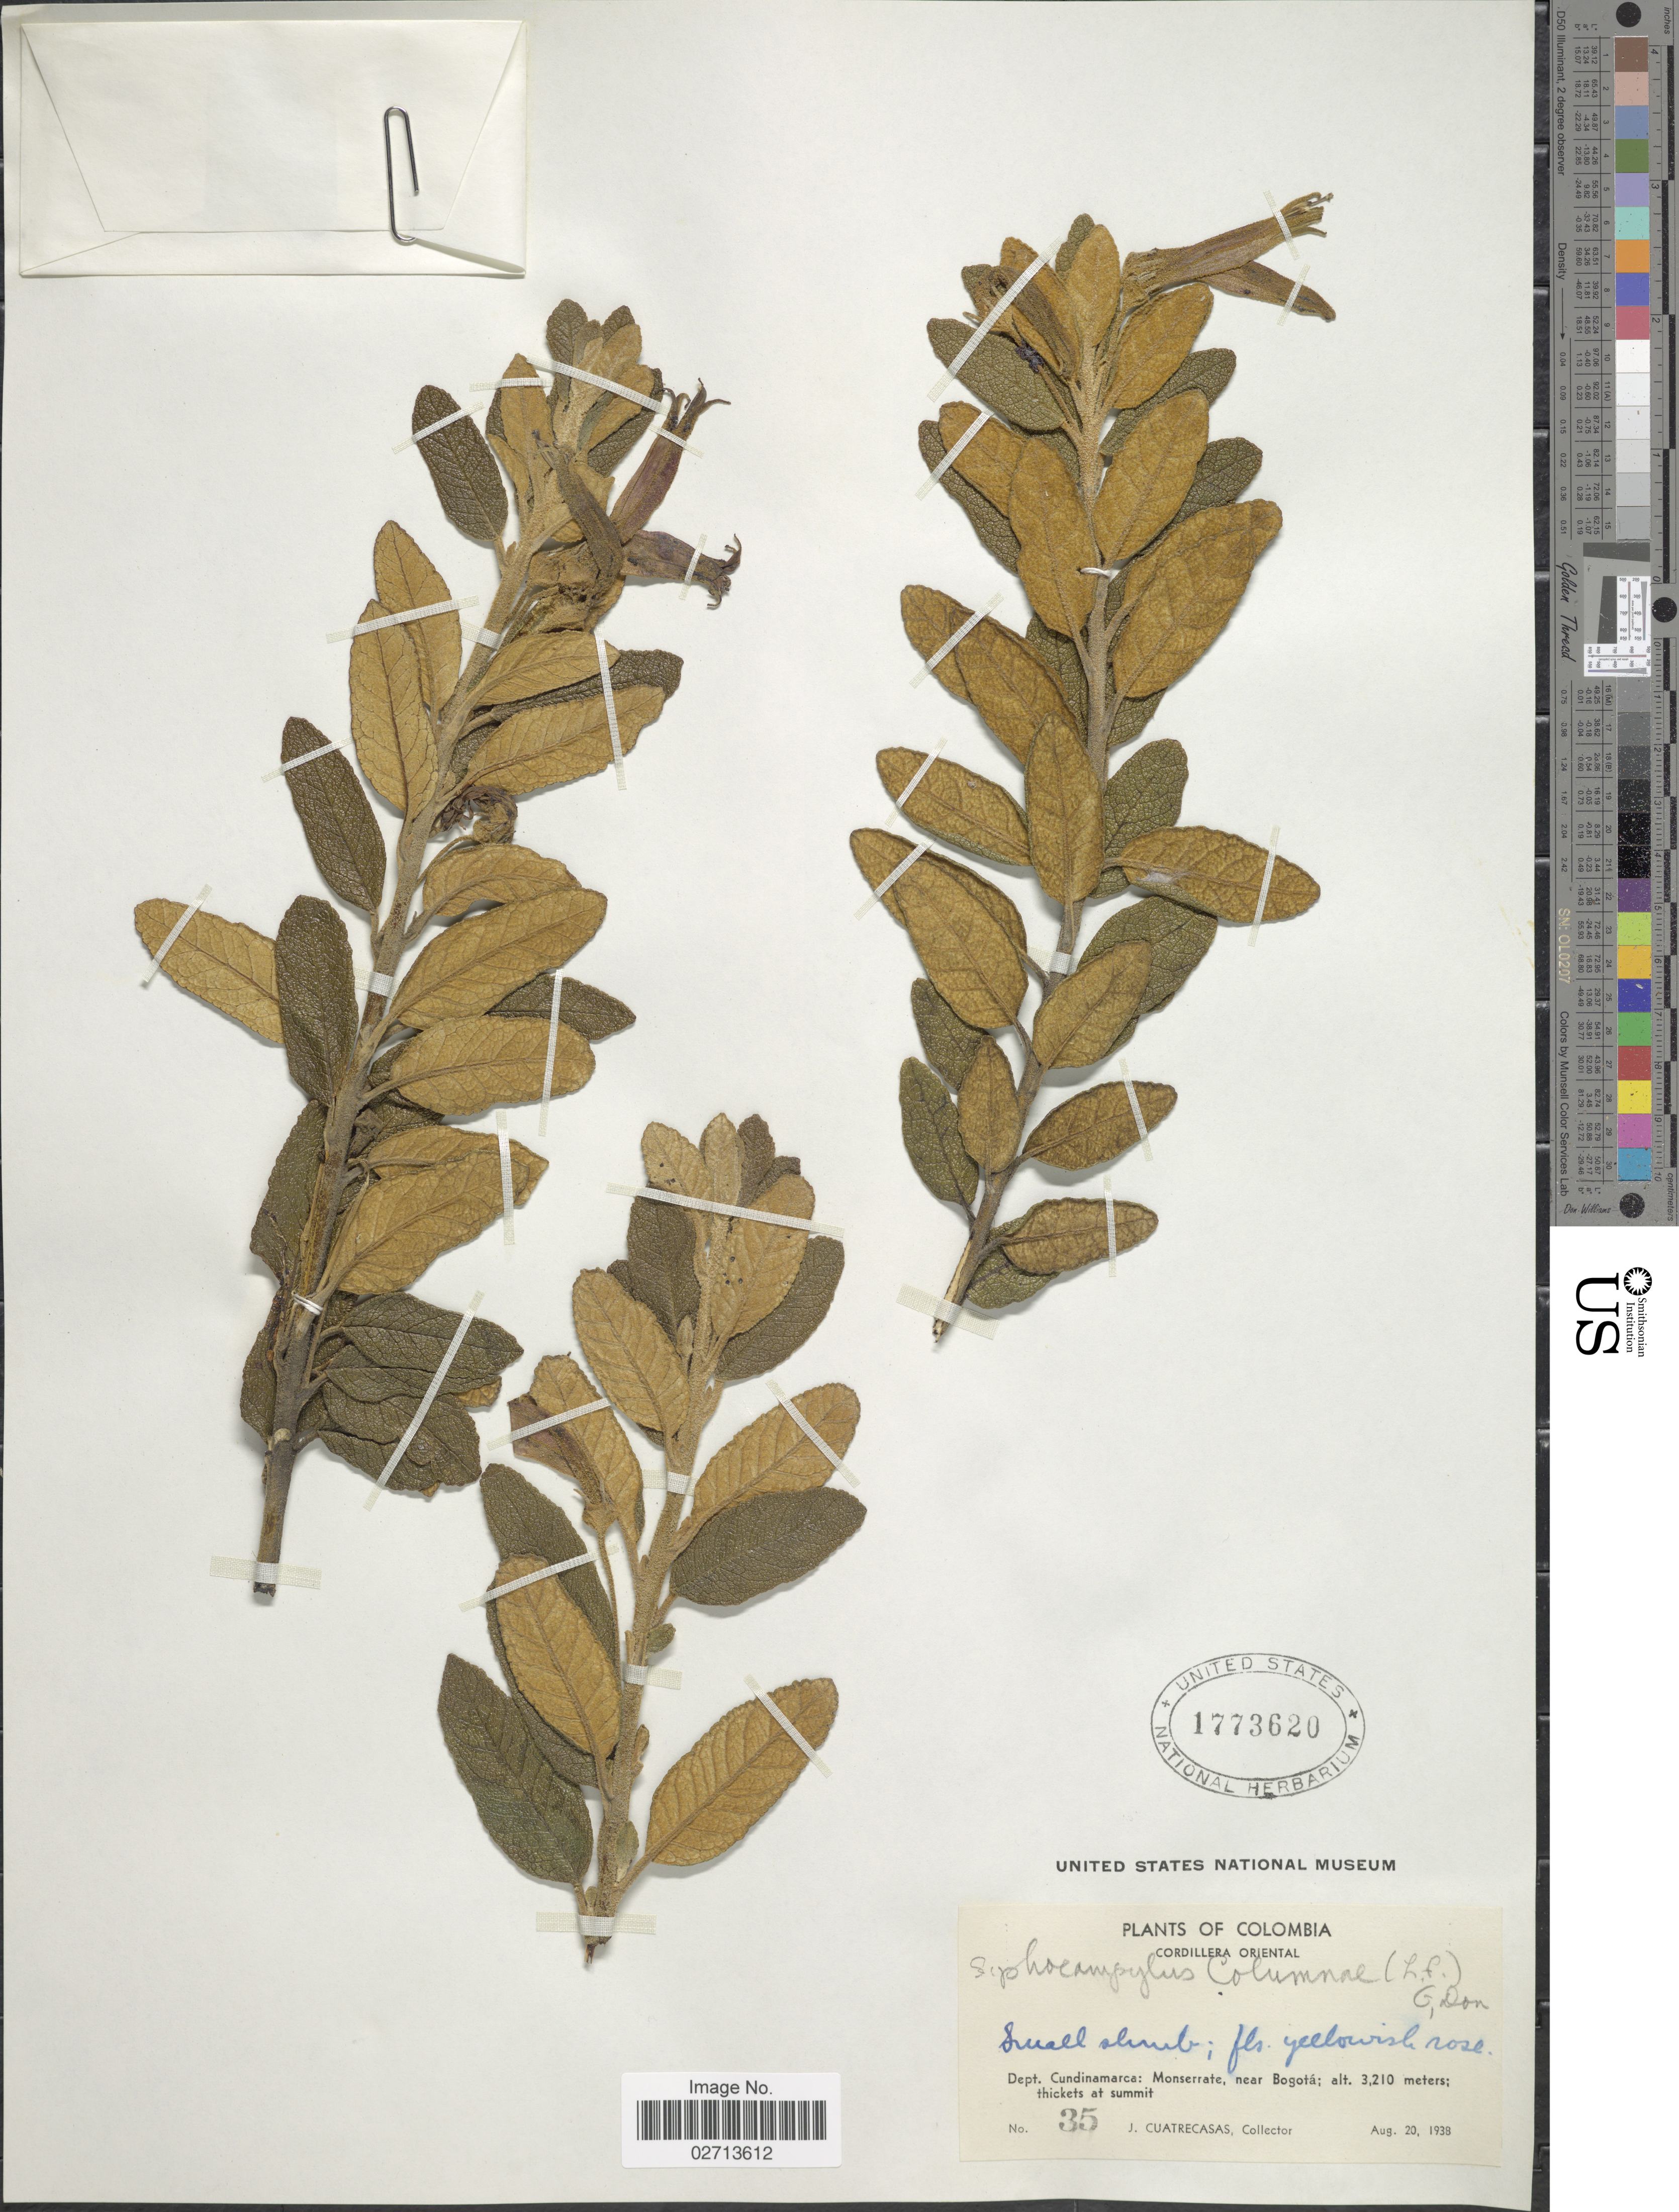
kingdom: Plantae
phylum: Tracheophyta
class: Magnoliopsida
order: Asterales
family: Campanulaceae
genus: Siphocampylus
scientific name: Siphocampylus columnae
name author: (L. f.) G. Don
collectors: J. Cuatrecasas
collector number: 35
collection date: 1938-08-20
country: Colombia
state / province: Cundinamarca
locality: Cordillera Oriental. Monserrate, near Bogota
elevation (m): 3210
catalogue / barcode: US 1773620